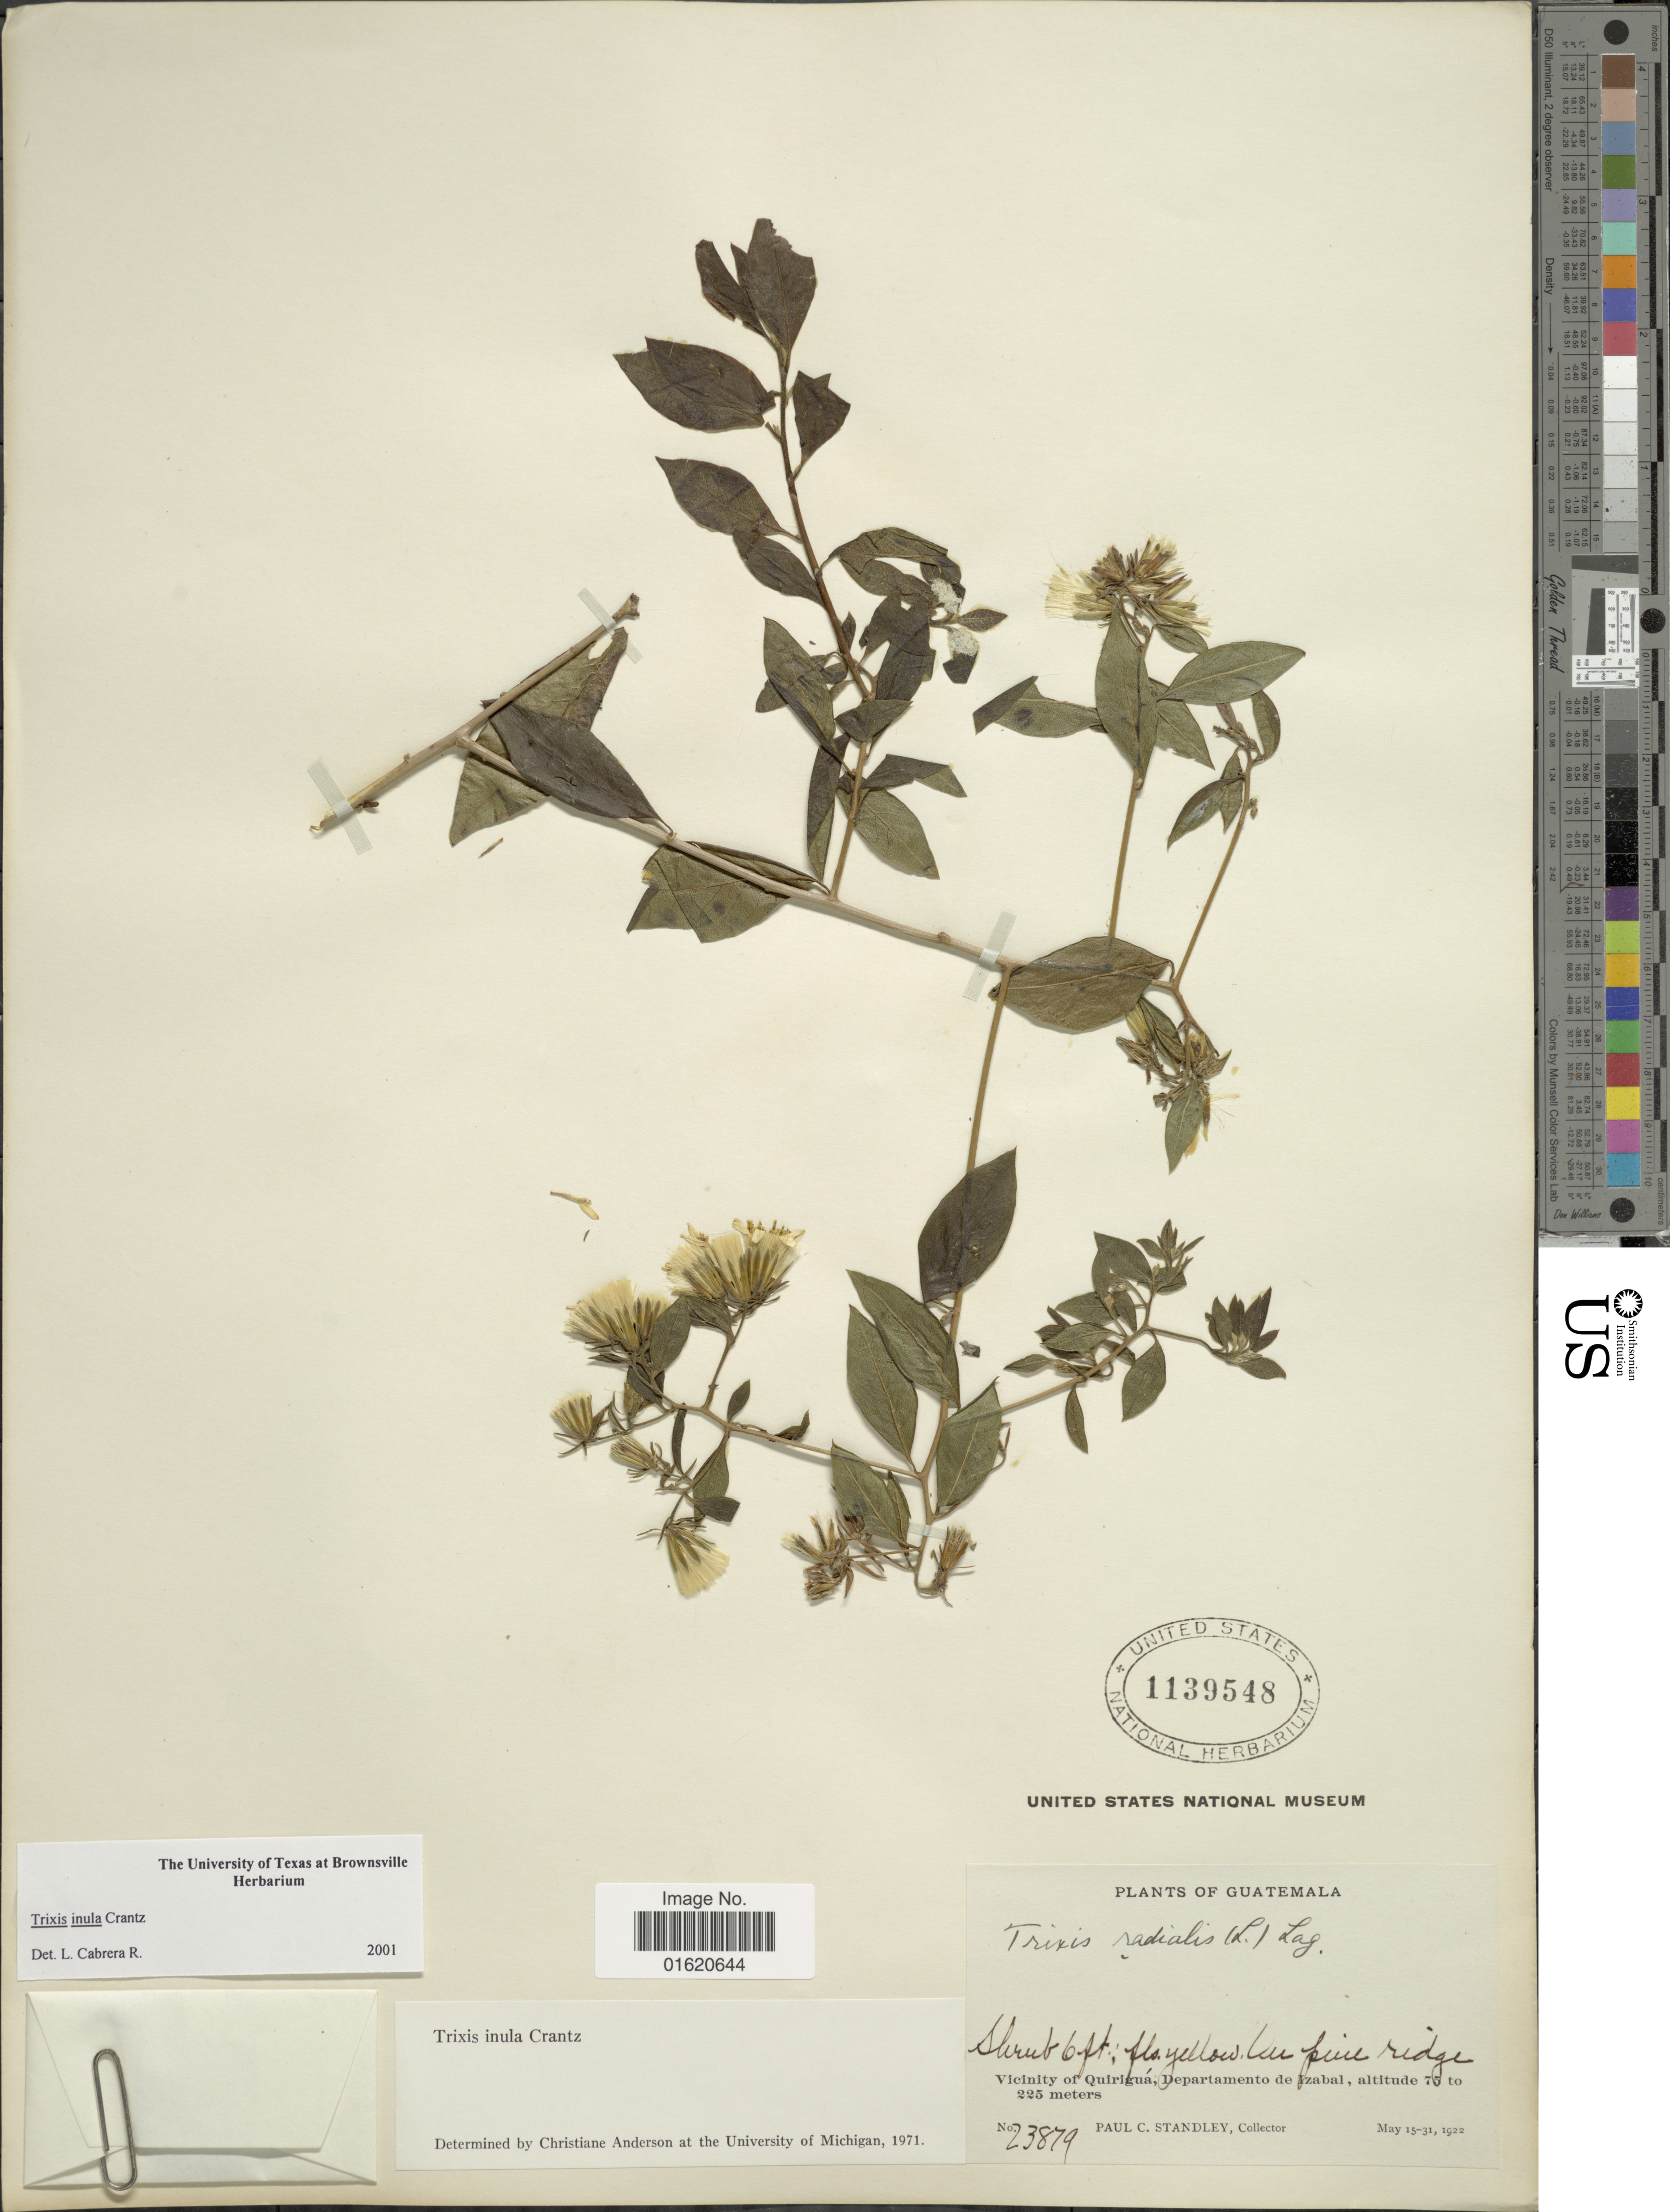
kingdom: Plantae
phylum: Tracheophyta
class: Magnoliopsida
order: Asterales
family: Asteraceae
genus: Trixis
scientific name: Trixis inula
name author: Crantz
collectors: P. C. Standley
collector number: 23879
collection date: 1922-05-15/1922-05-31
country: Guatemala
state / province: Izabal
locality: On pine ridge, vicinity of Quiriguá.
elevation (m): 75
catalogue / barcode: US 1139548